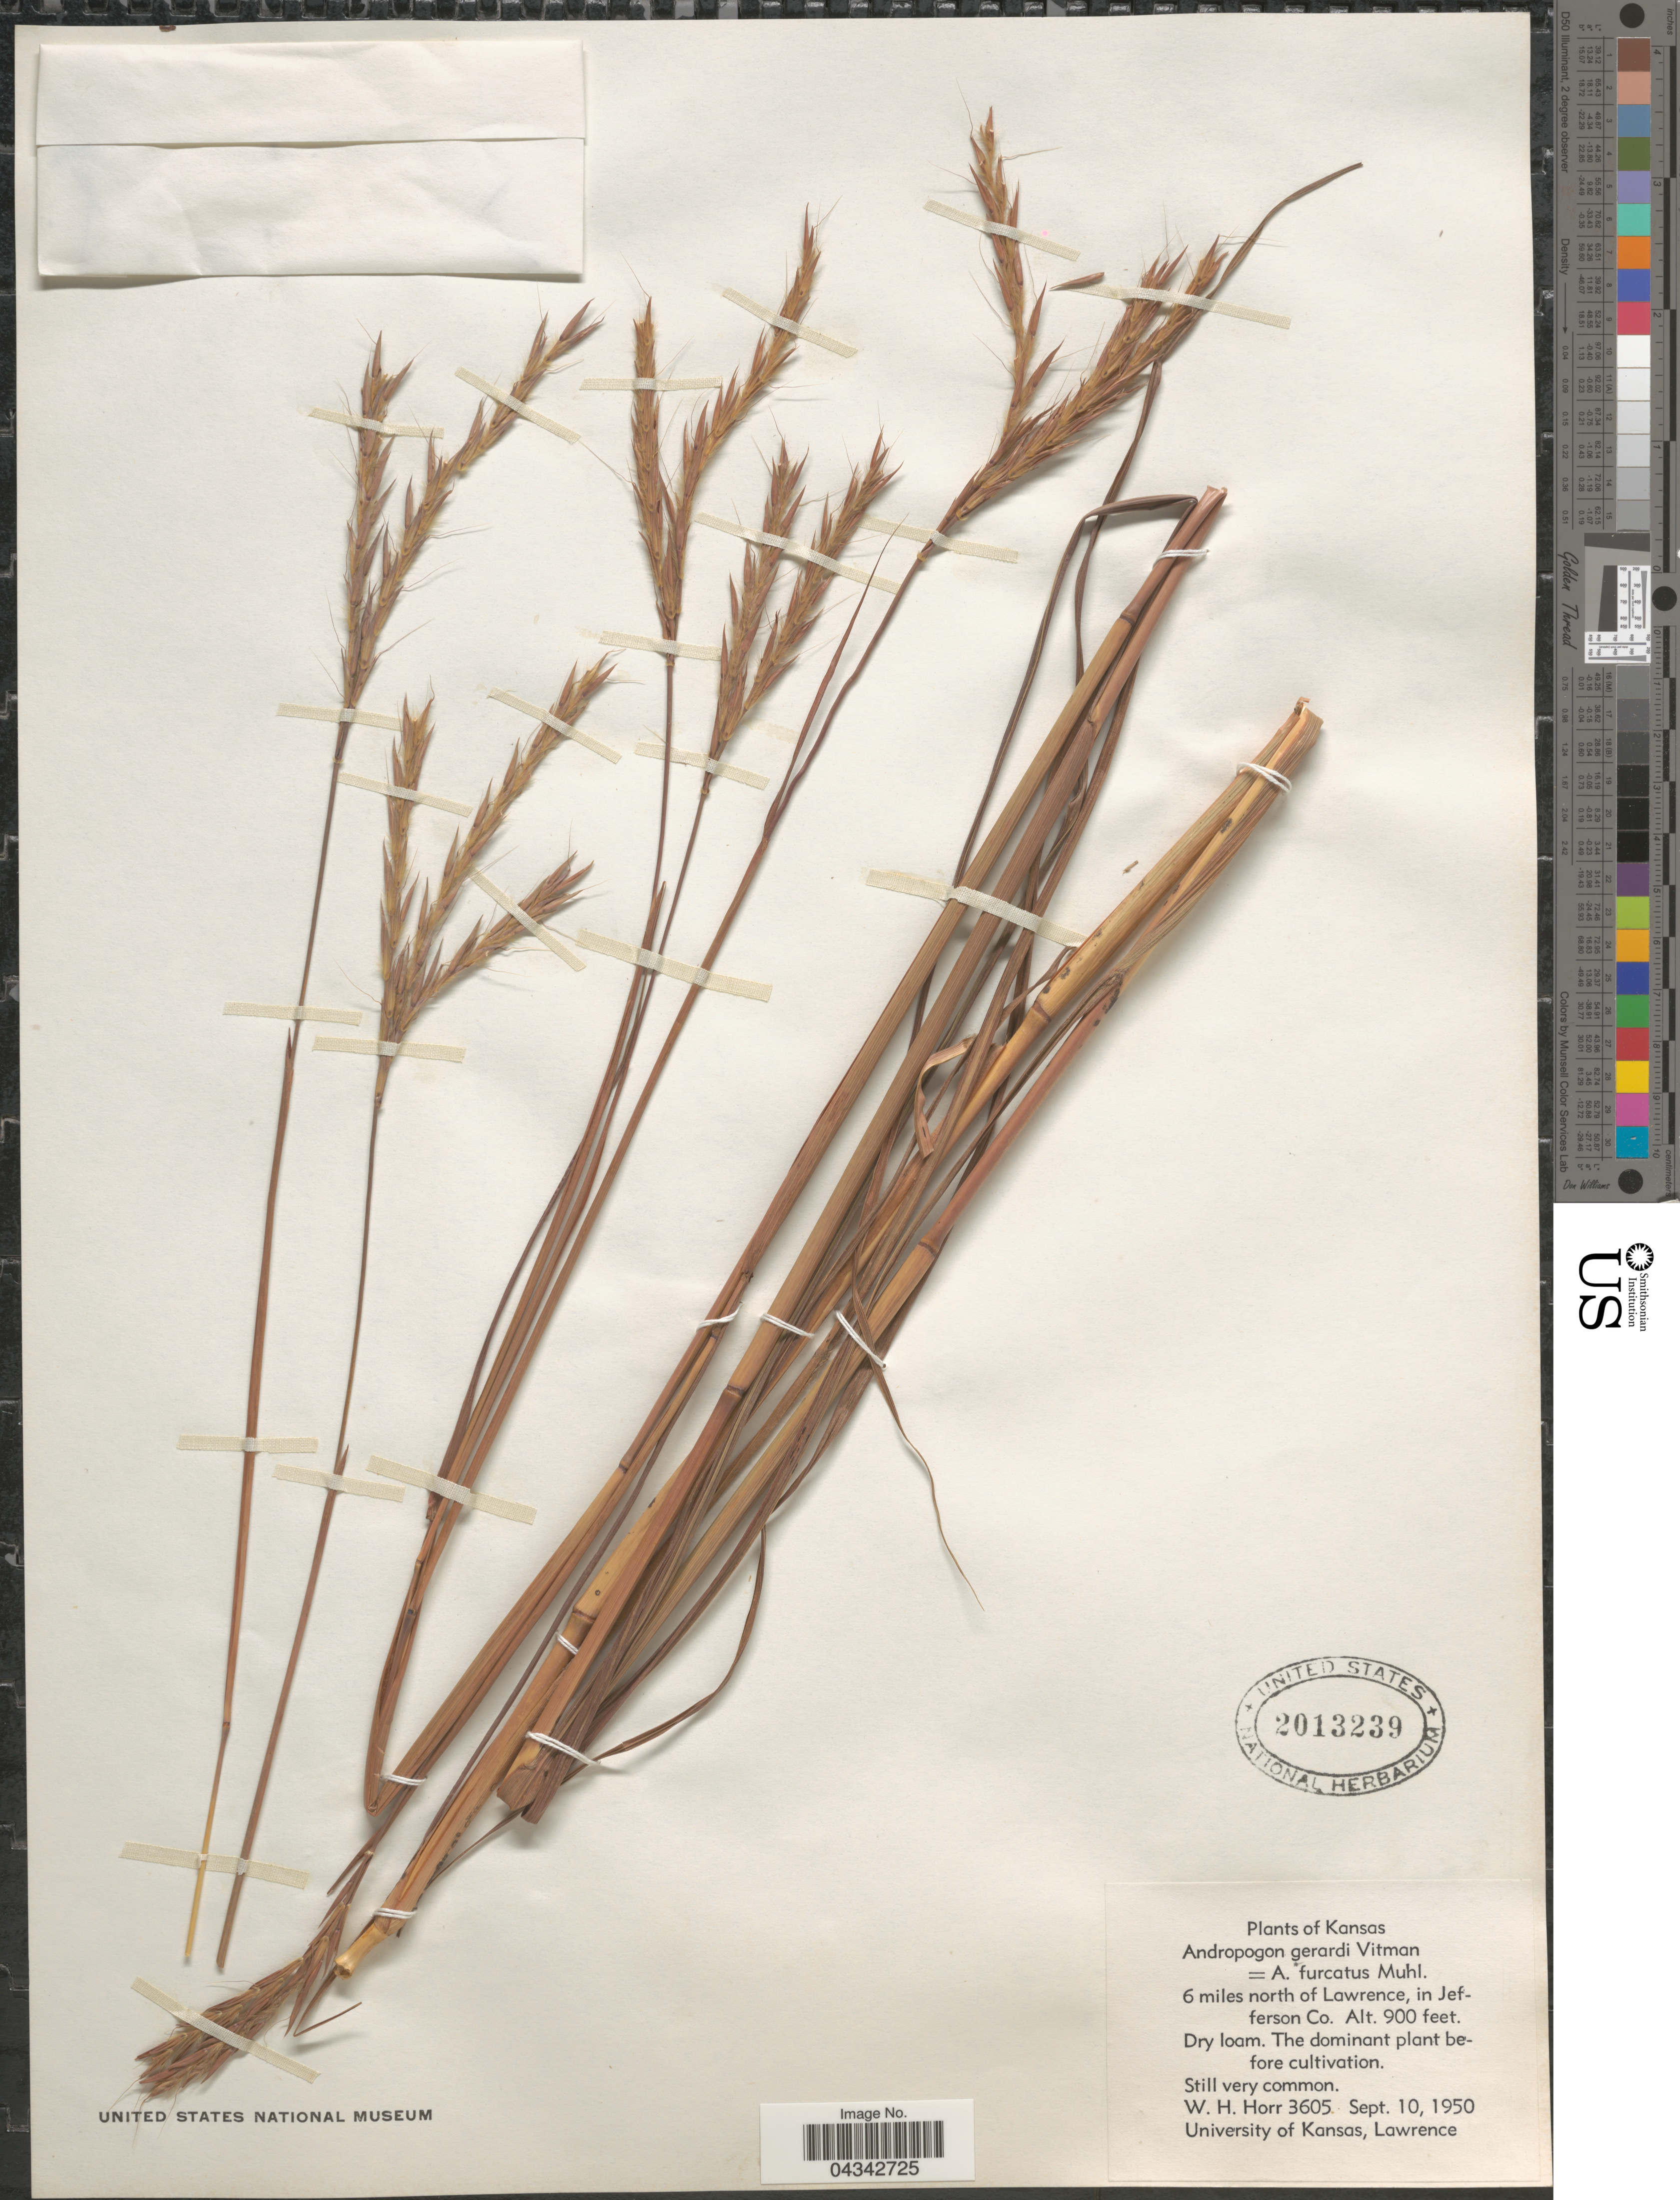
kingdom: Plantae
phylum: Tracheophyta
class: Liliopsida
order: Poales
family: Poaceae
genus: Andropogon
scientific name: Andropogon gerardii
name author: Vitman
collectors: W. H. Horr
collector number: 3605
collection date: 1950-09-10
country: United States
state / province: Kansas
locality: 6 miles north of Lawrence, in Jefferson Co.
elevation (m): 274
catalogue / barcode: US 2013239